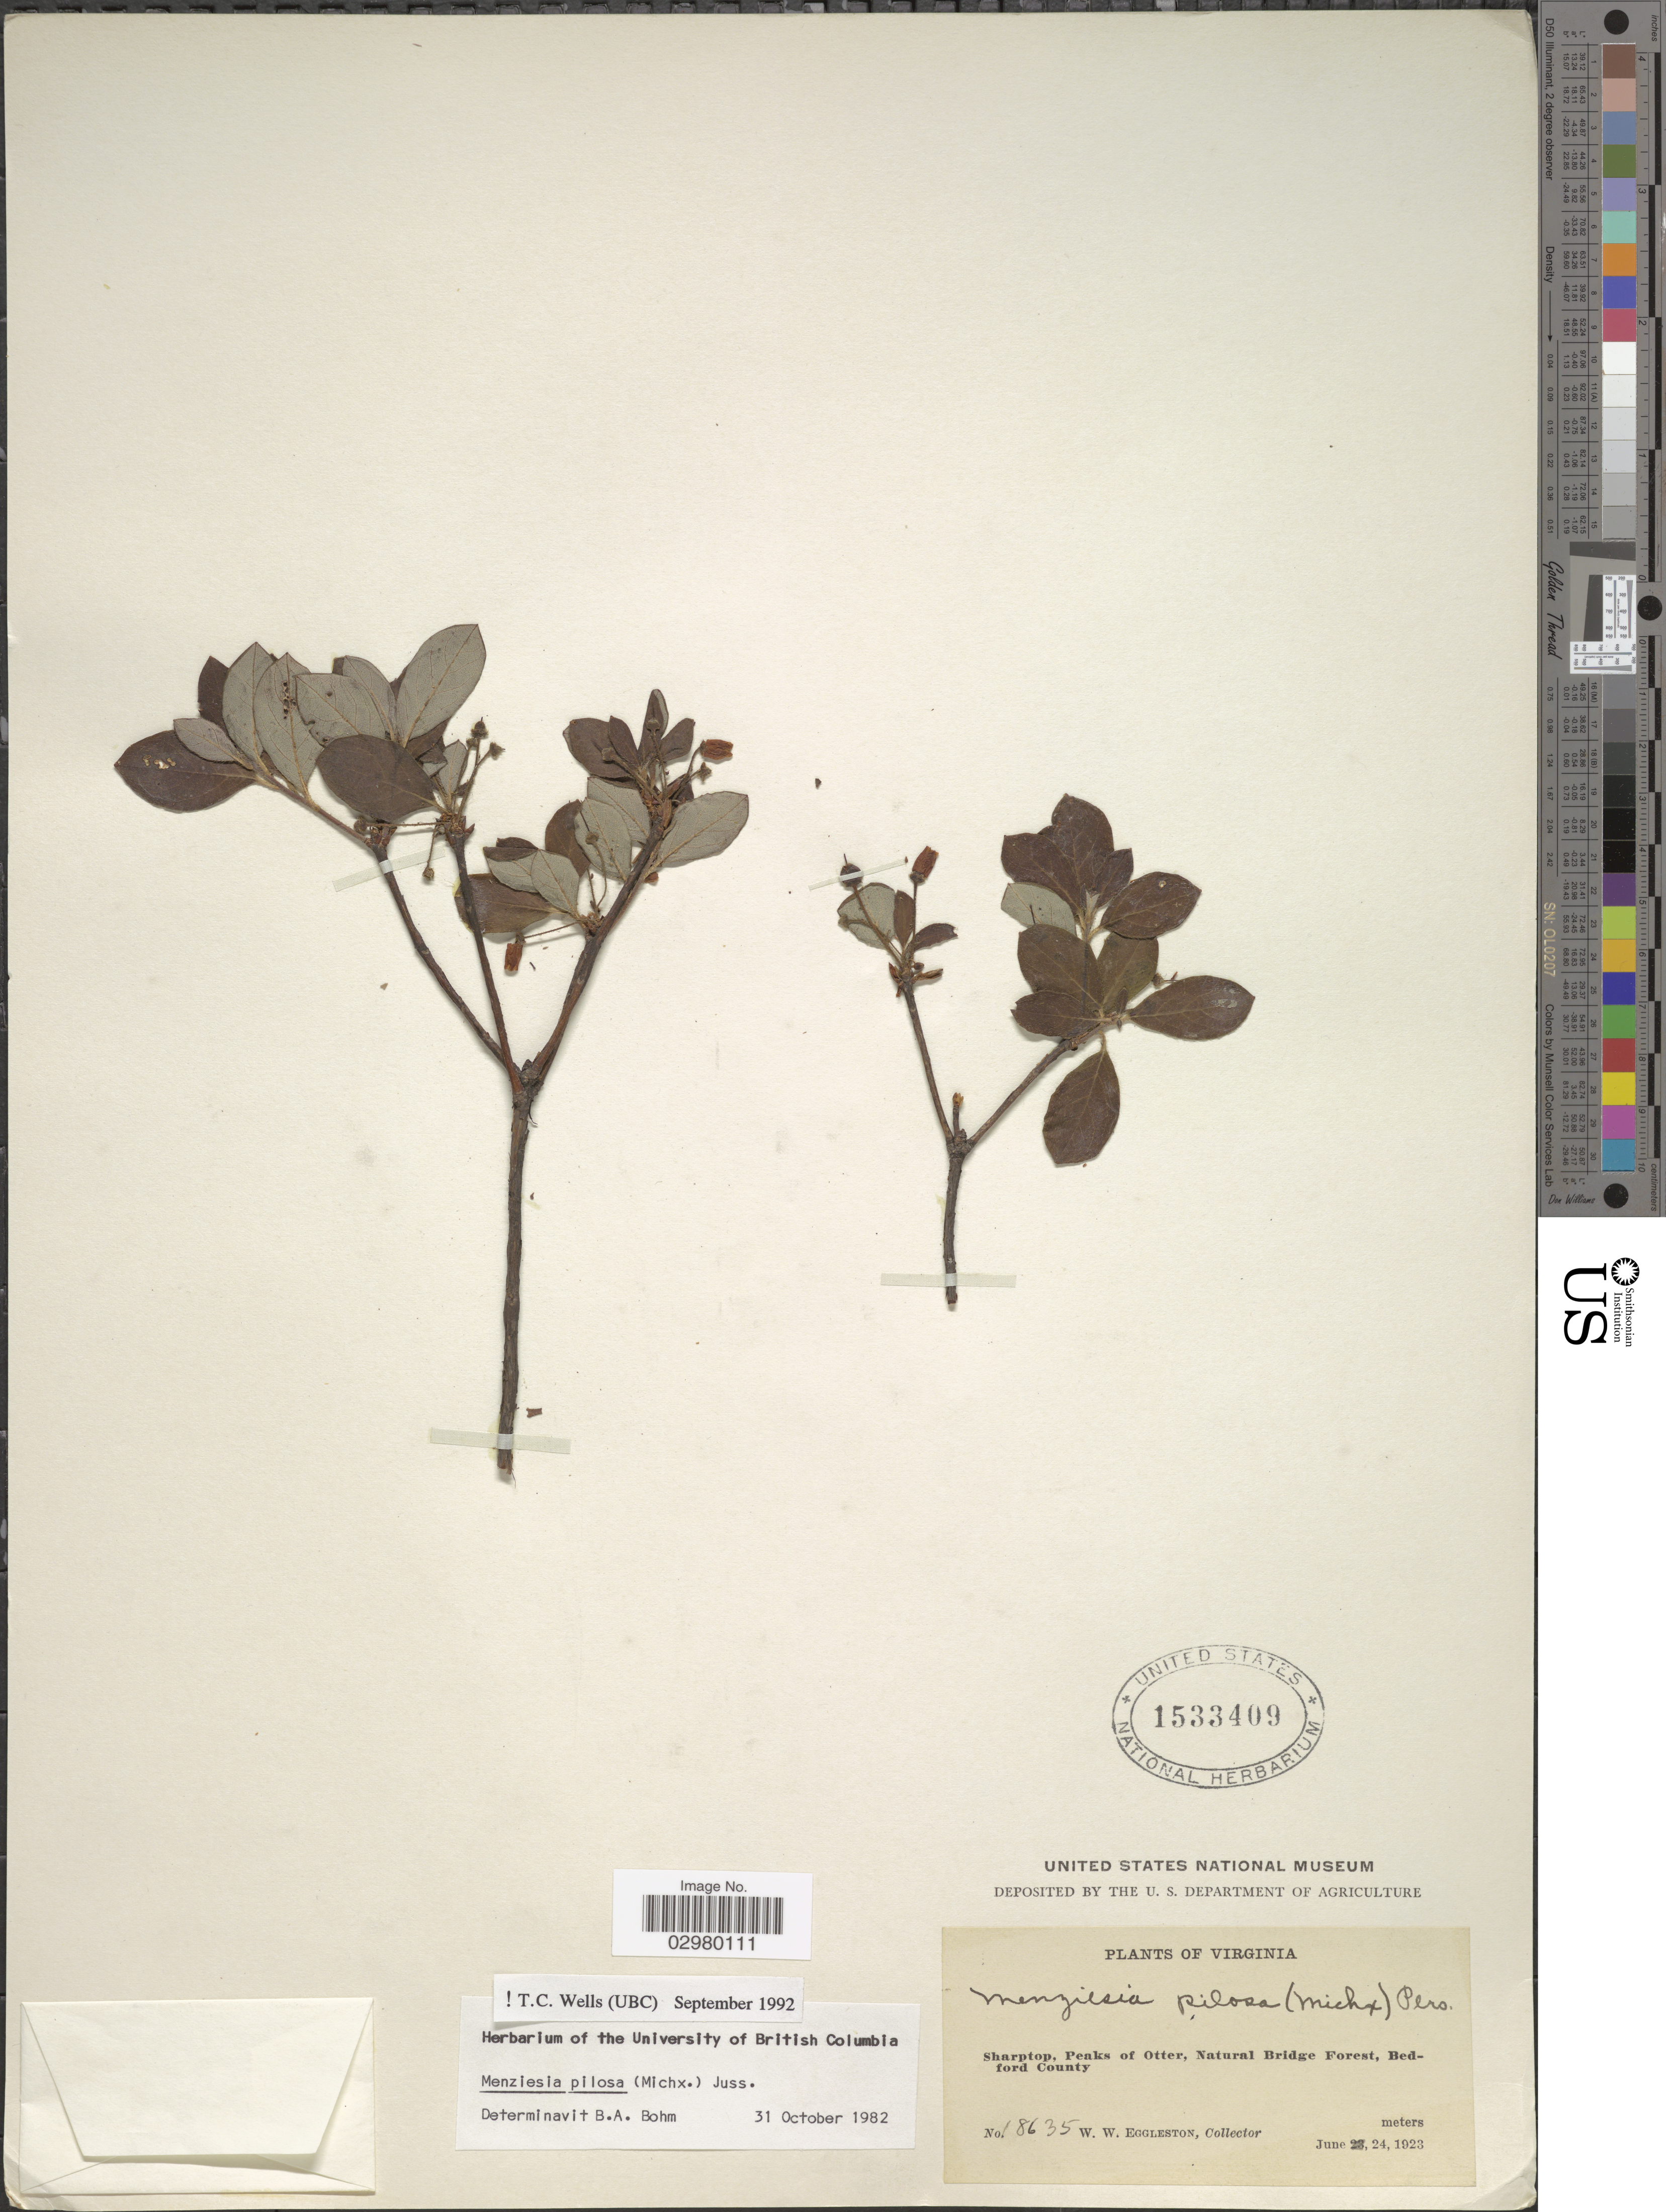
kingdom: Plantae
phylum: Tracheophyta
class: Magnoliopsida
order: Ericales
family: Ericaceae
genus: Menziesia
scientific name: Menziesia pilosa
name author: (Michx.) Juss.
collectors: W. W. Eggleston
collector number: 18635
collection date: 1923-06-24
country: United States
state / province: Virginia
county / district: Bedford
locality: Sharptop, Peaks of Otter, Natural Bridge Forest, Bedford County.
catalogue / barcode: US 1533409